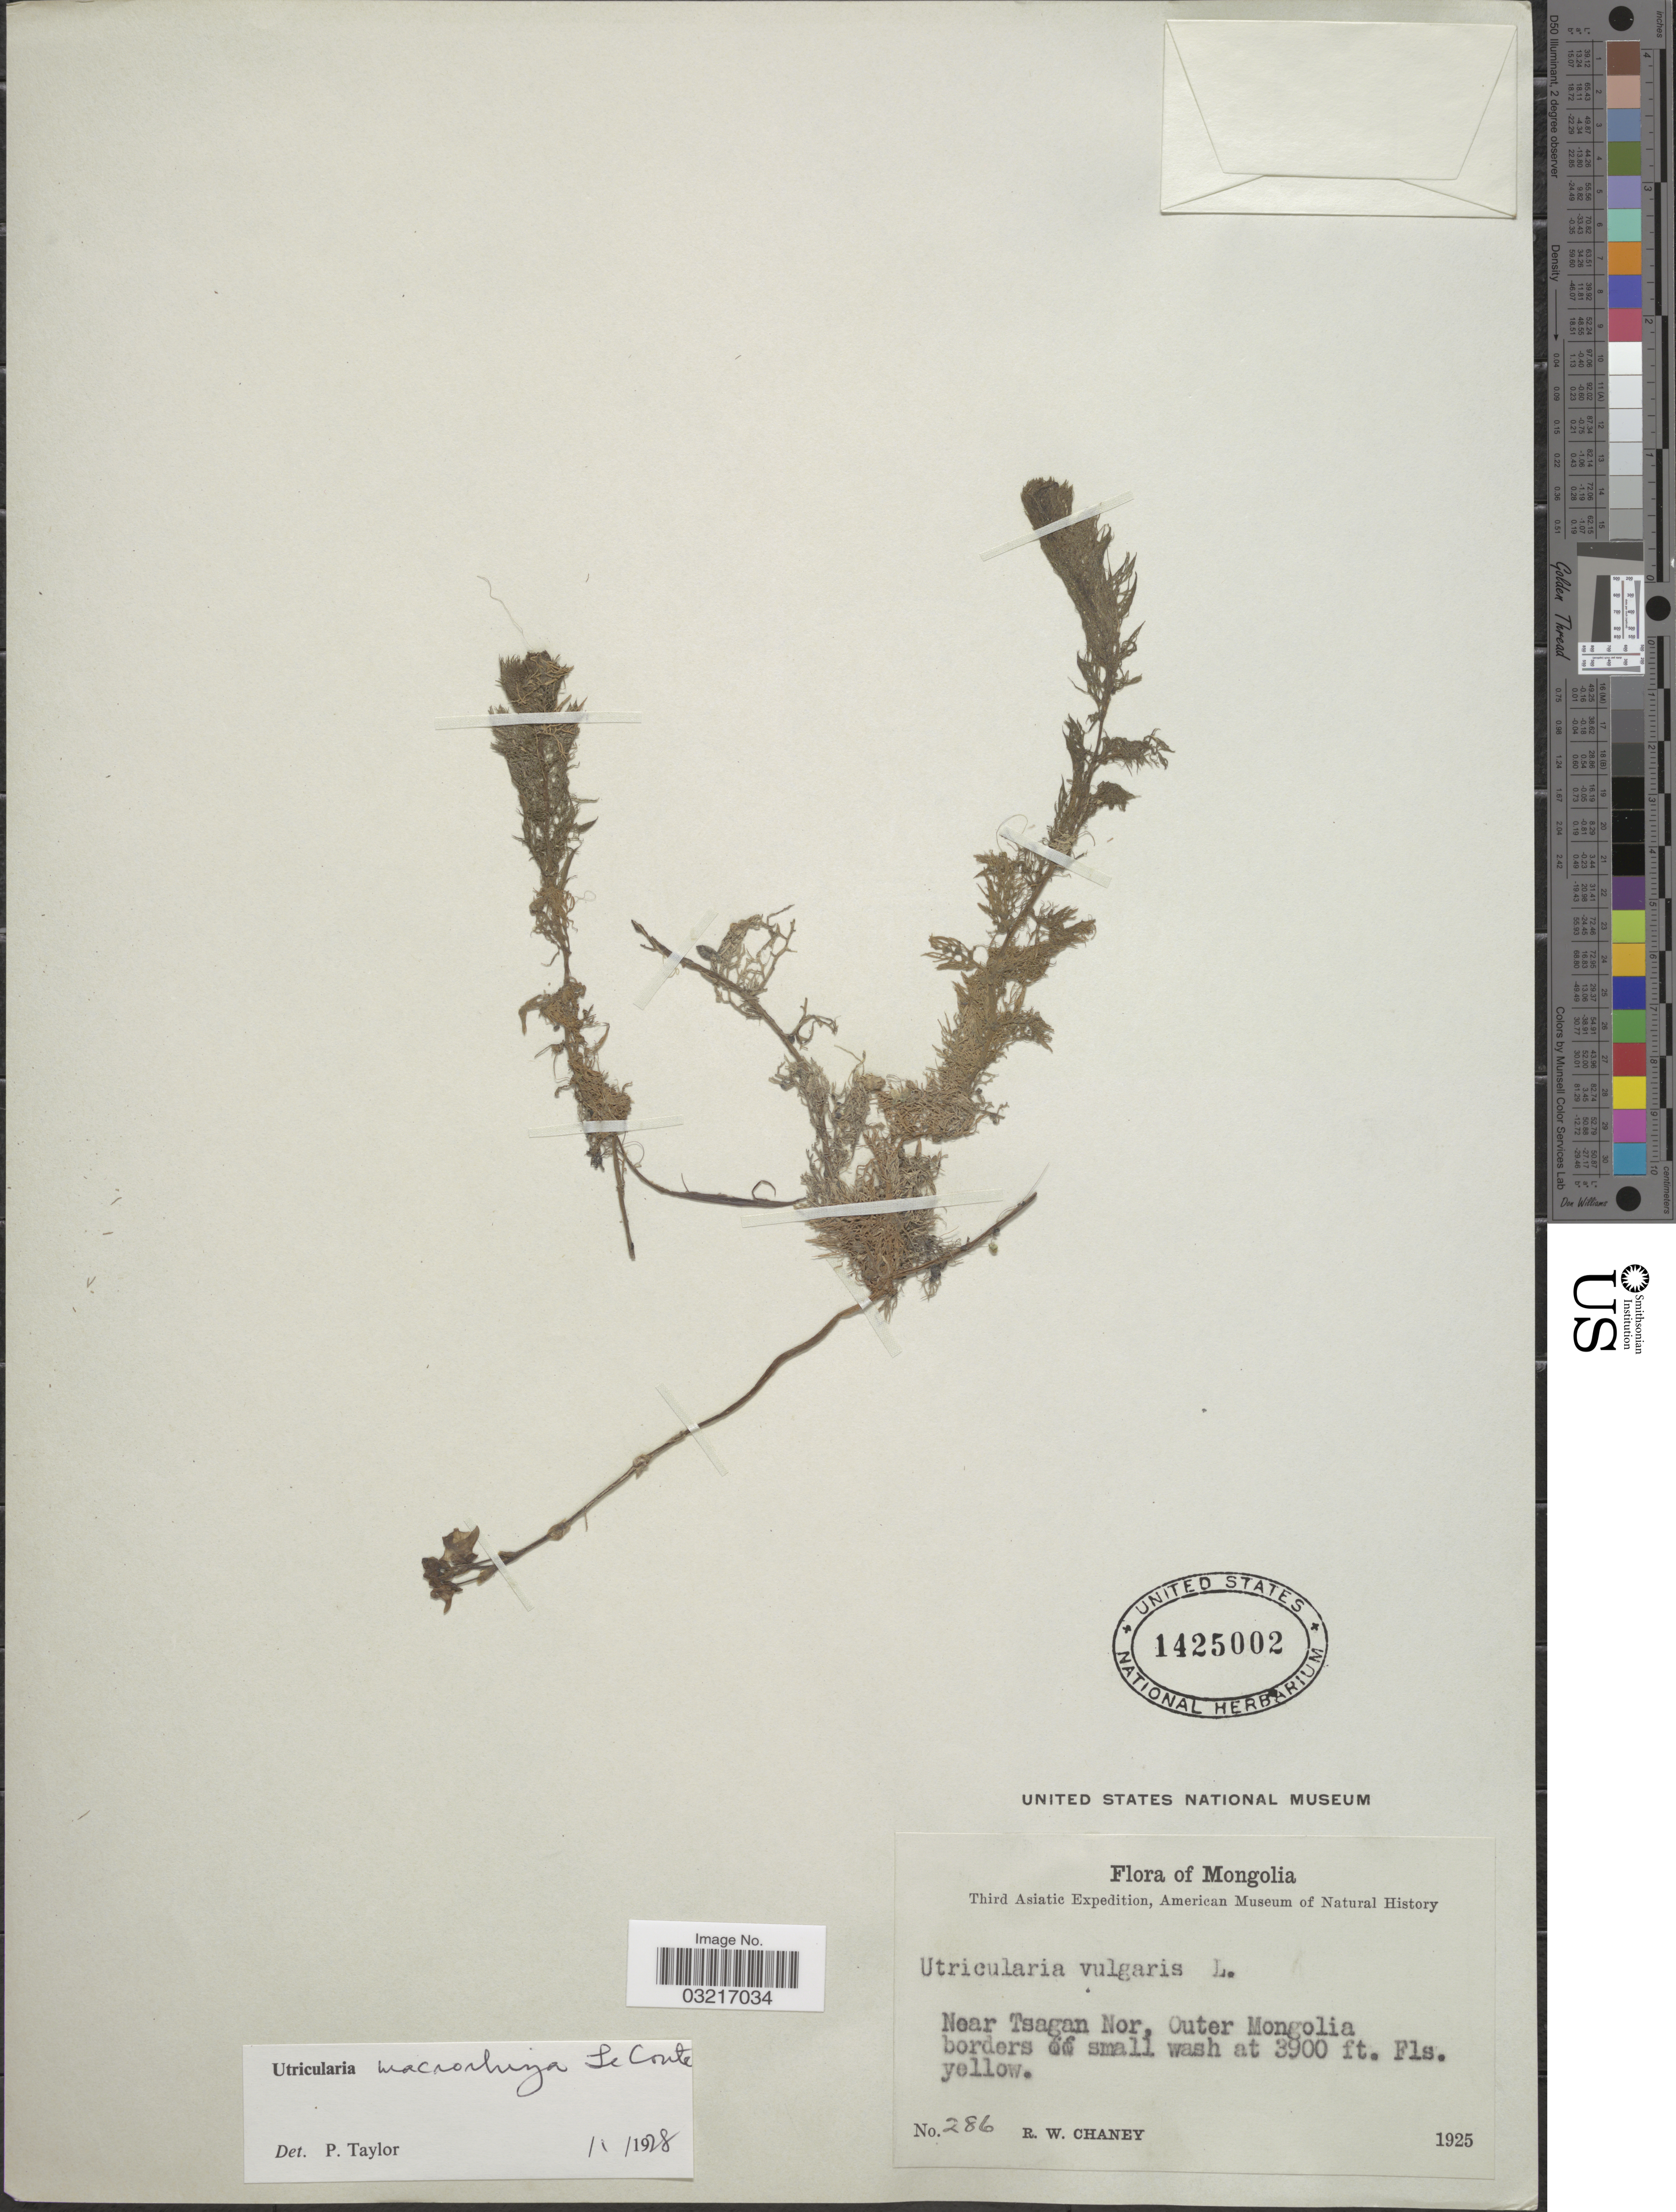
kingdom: Plantae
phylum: Tracheophyta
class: Magnoliopsida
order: Lamiales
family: Lentibulariaceae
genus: Utricularia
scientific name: Utricularia macrorhiza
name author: Leconte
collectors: R. Chaney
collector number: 286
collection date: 1925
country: Mongolia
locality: Near Tsagan Nor, Outer Mongolia.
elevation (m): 1189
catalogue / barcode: US 1425002